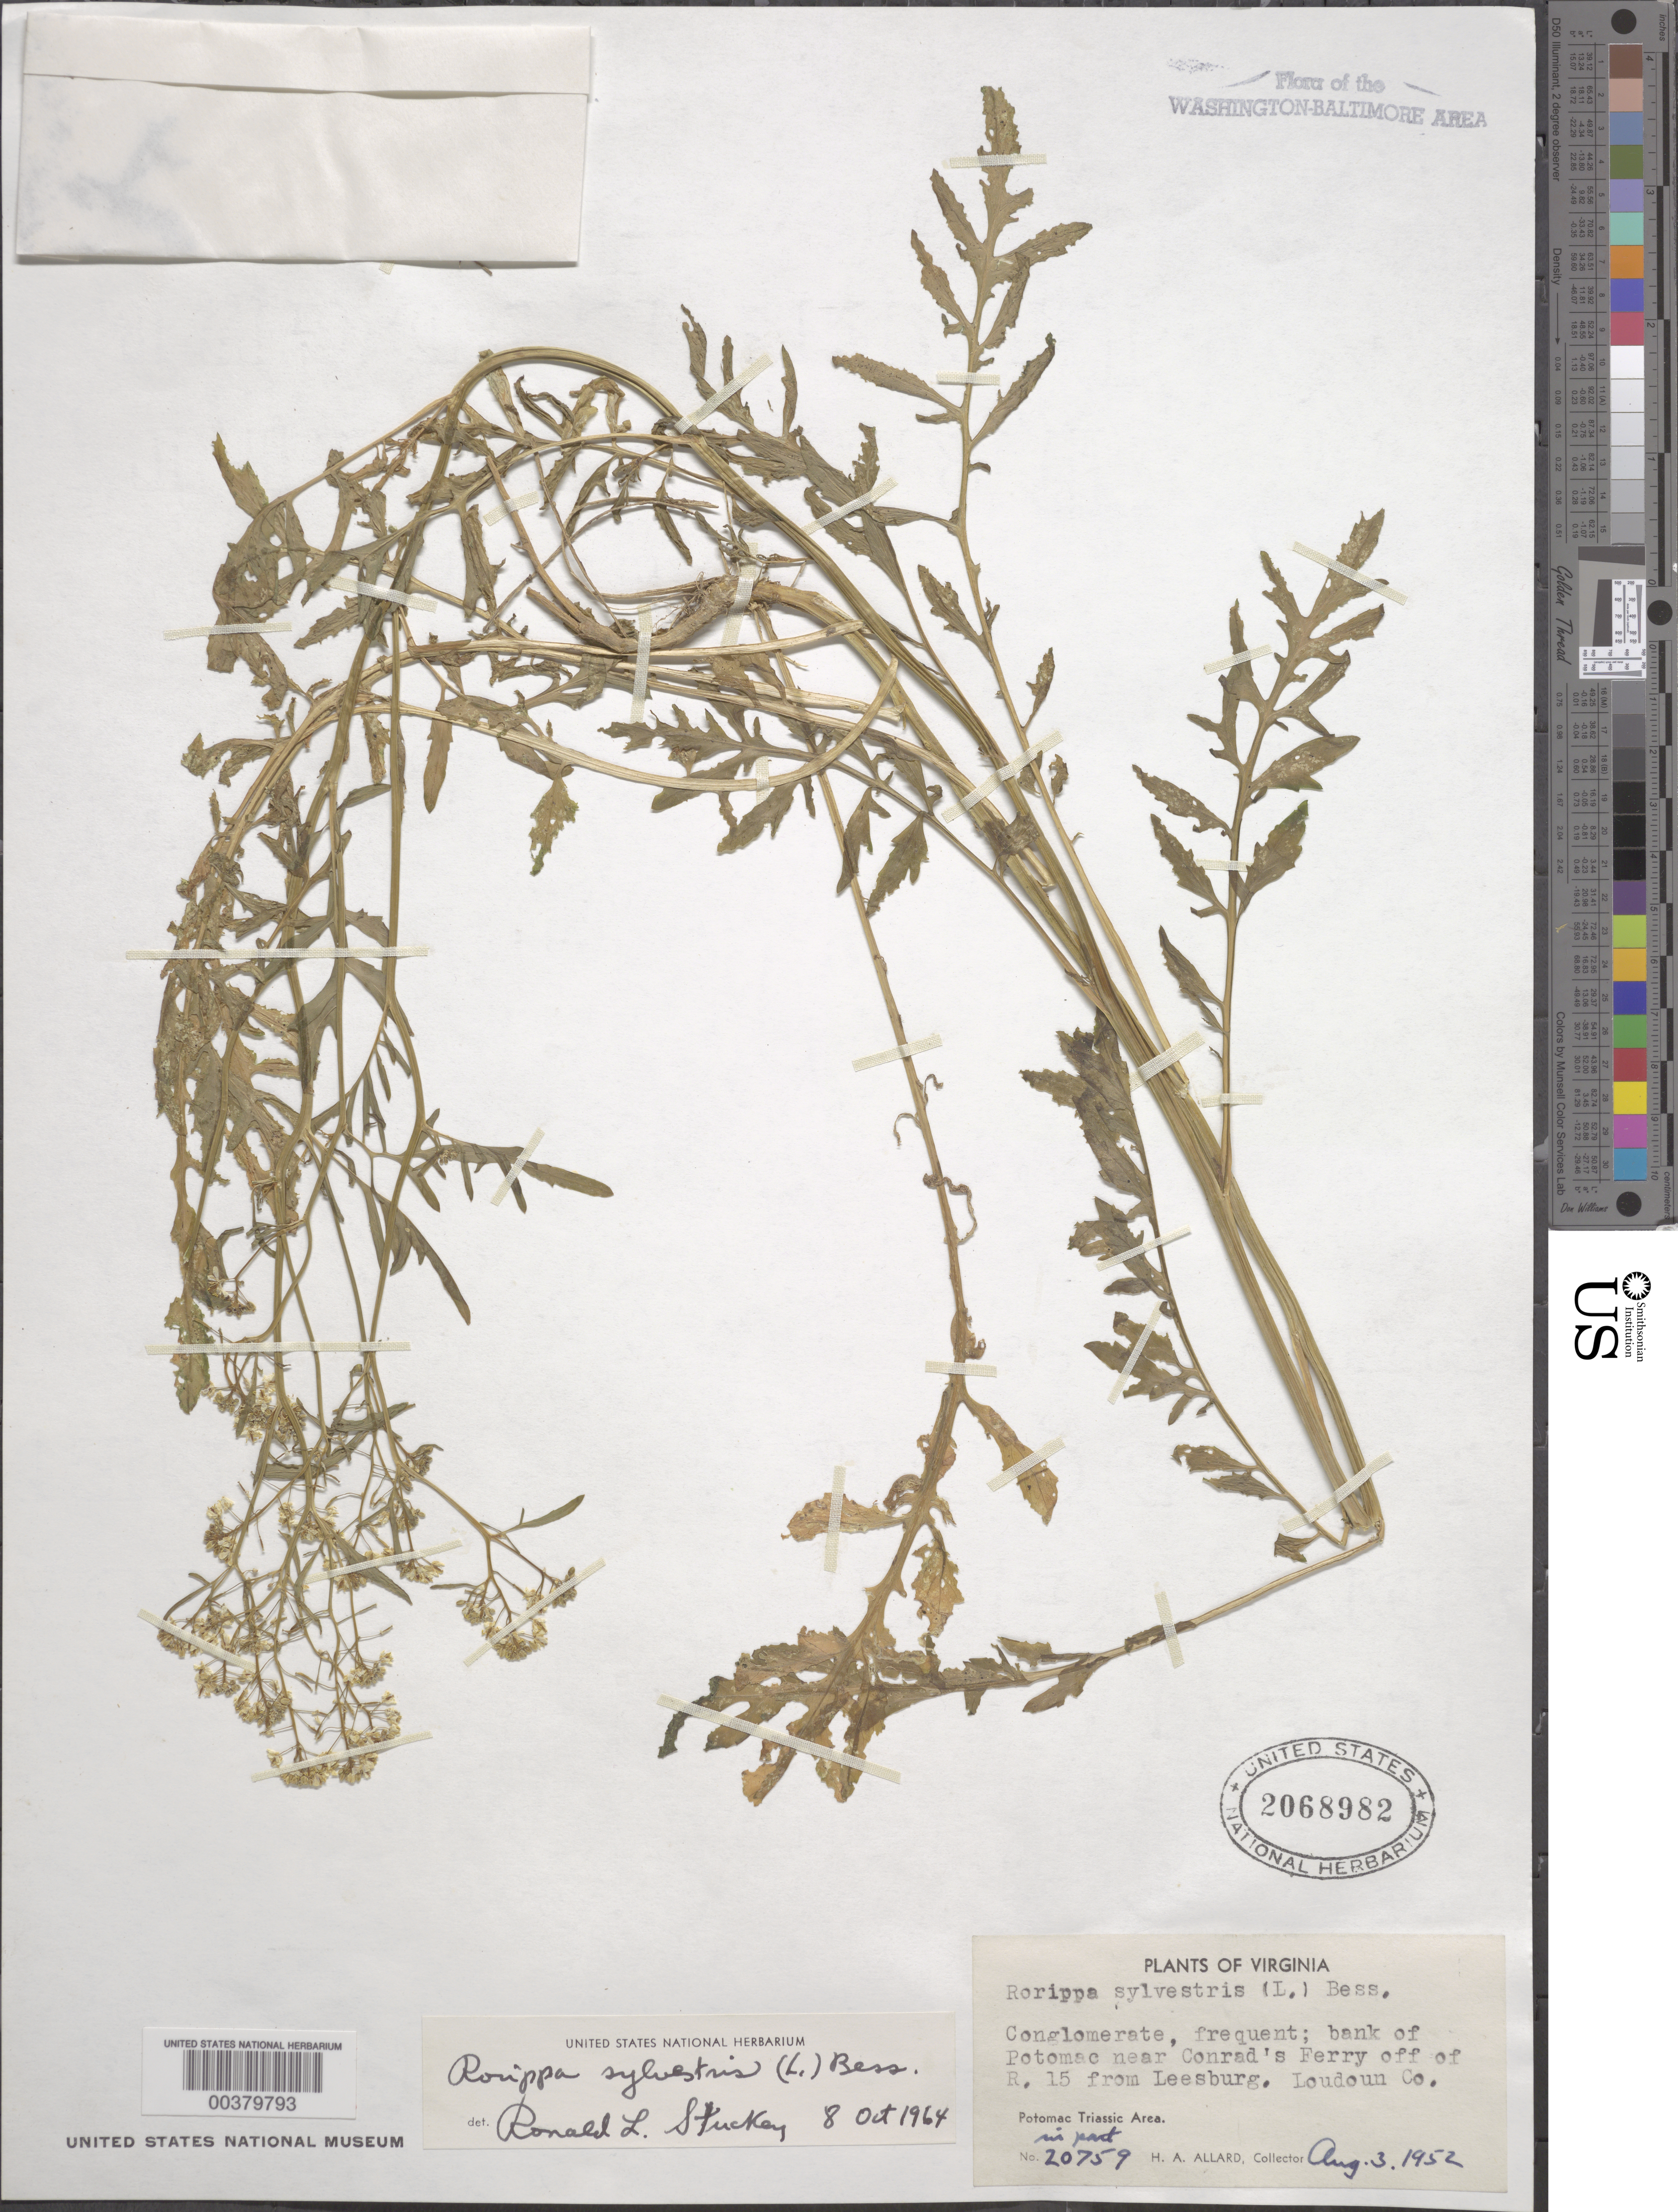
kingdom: Plantae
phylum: Tracheophyta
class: Magnoliopsida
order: Brassicales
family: Brassicaceae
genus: Rorippa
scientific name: Rorippa sylvestris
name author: (L.) Besser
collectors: H. A. Allard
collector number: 20759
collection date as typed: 03 Aug 1952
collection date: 1952-08-03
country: United States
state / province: Virginia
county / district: Loudoun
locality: Potomac River, Conrads Ferry, off Route 15 from Leesburg C. & O. Canal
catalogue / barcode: US 2068982